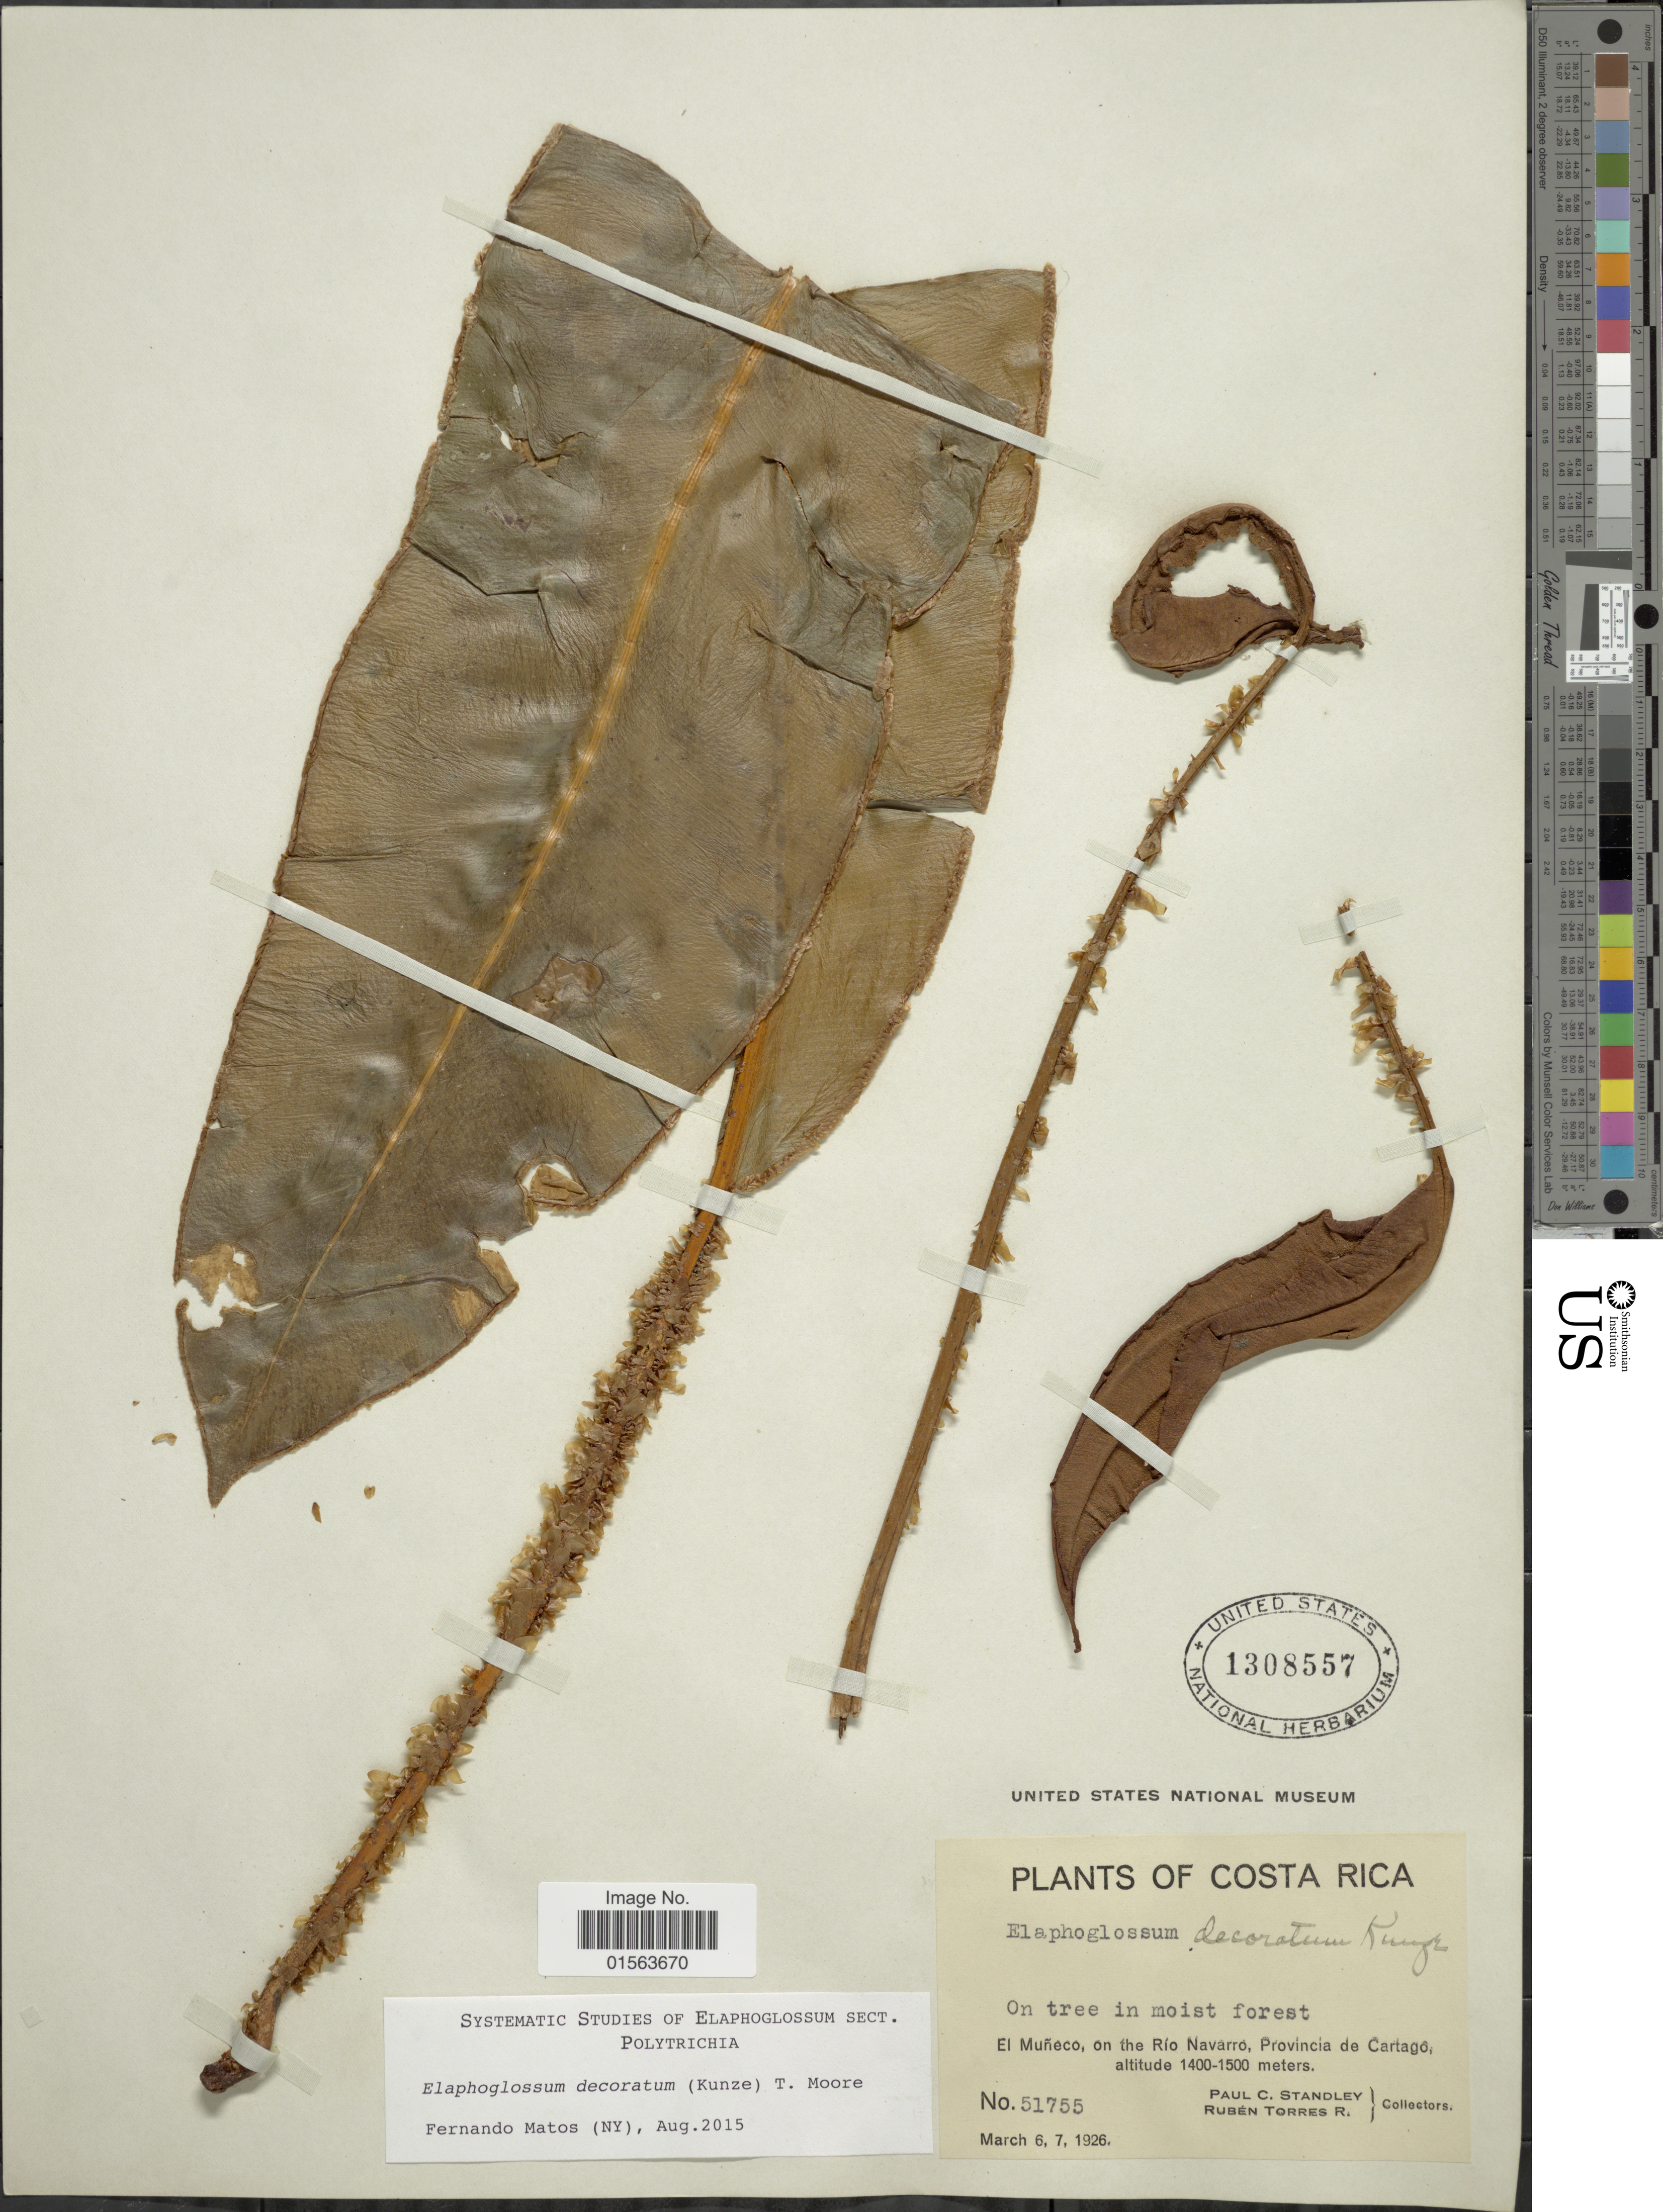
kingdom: Plantae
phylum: Tracheophyta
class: Polypodiopsida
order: Polypodiales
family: Dryopteridaceae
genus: Elaphoglossum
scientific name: Elaphoglossum decoratum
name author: (Kunze) T. Moore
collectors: P. C. Standley & R. Torres Rojas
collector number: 51755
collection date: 1926-03-06/1926-03-07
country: Costa Rica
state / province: Cartago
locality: El Muneco, on the Rio Navarro, Provincia de Cartago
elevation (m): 1400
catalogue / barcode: US 1308557